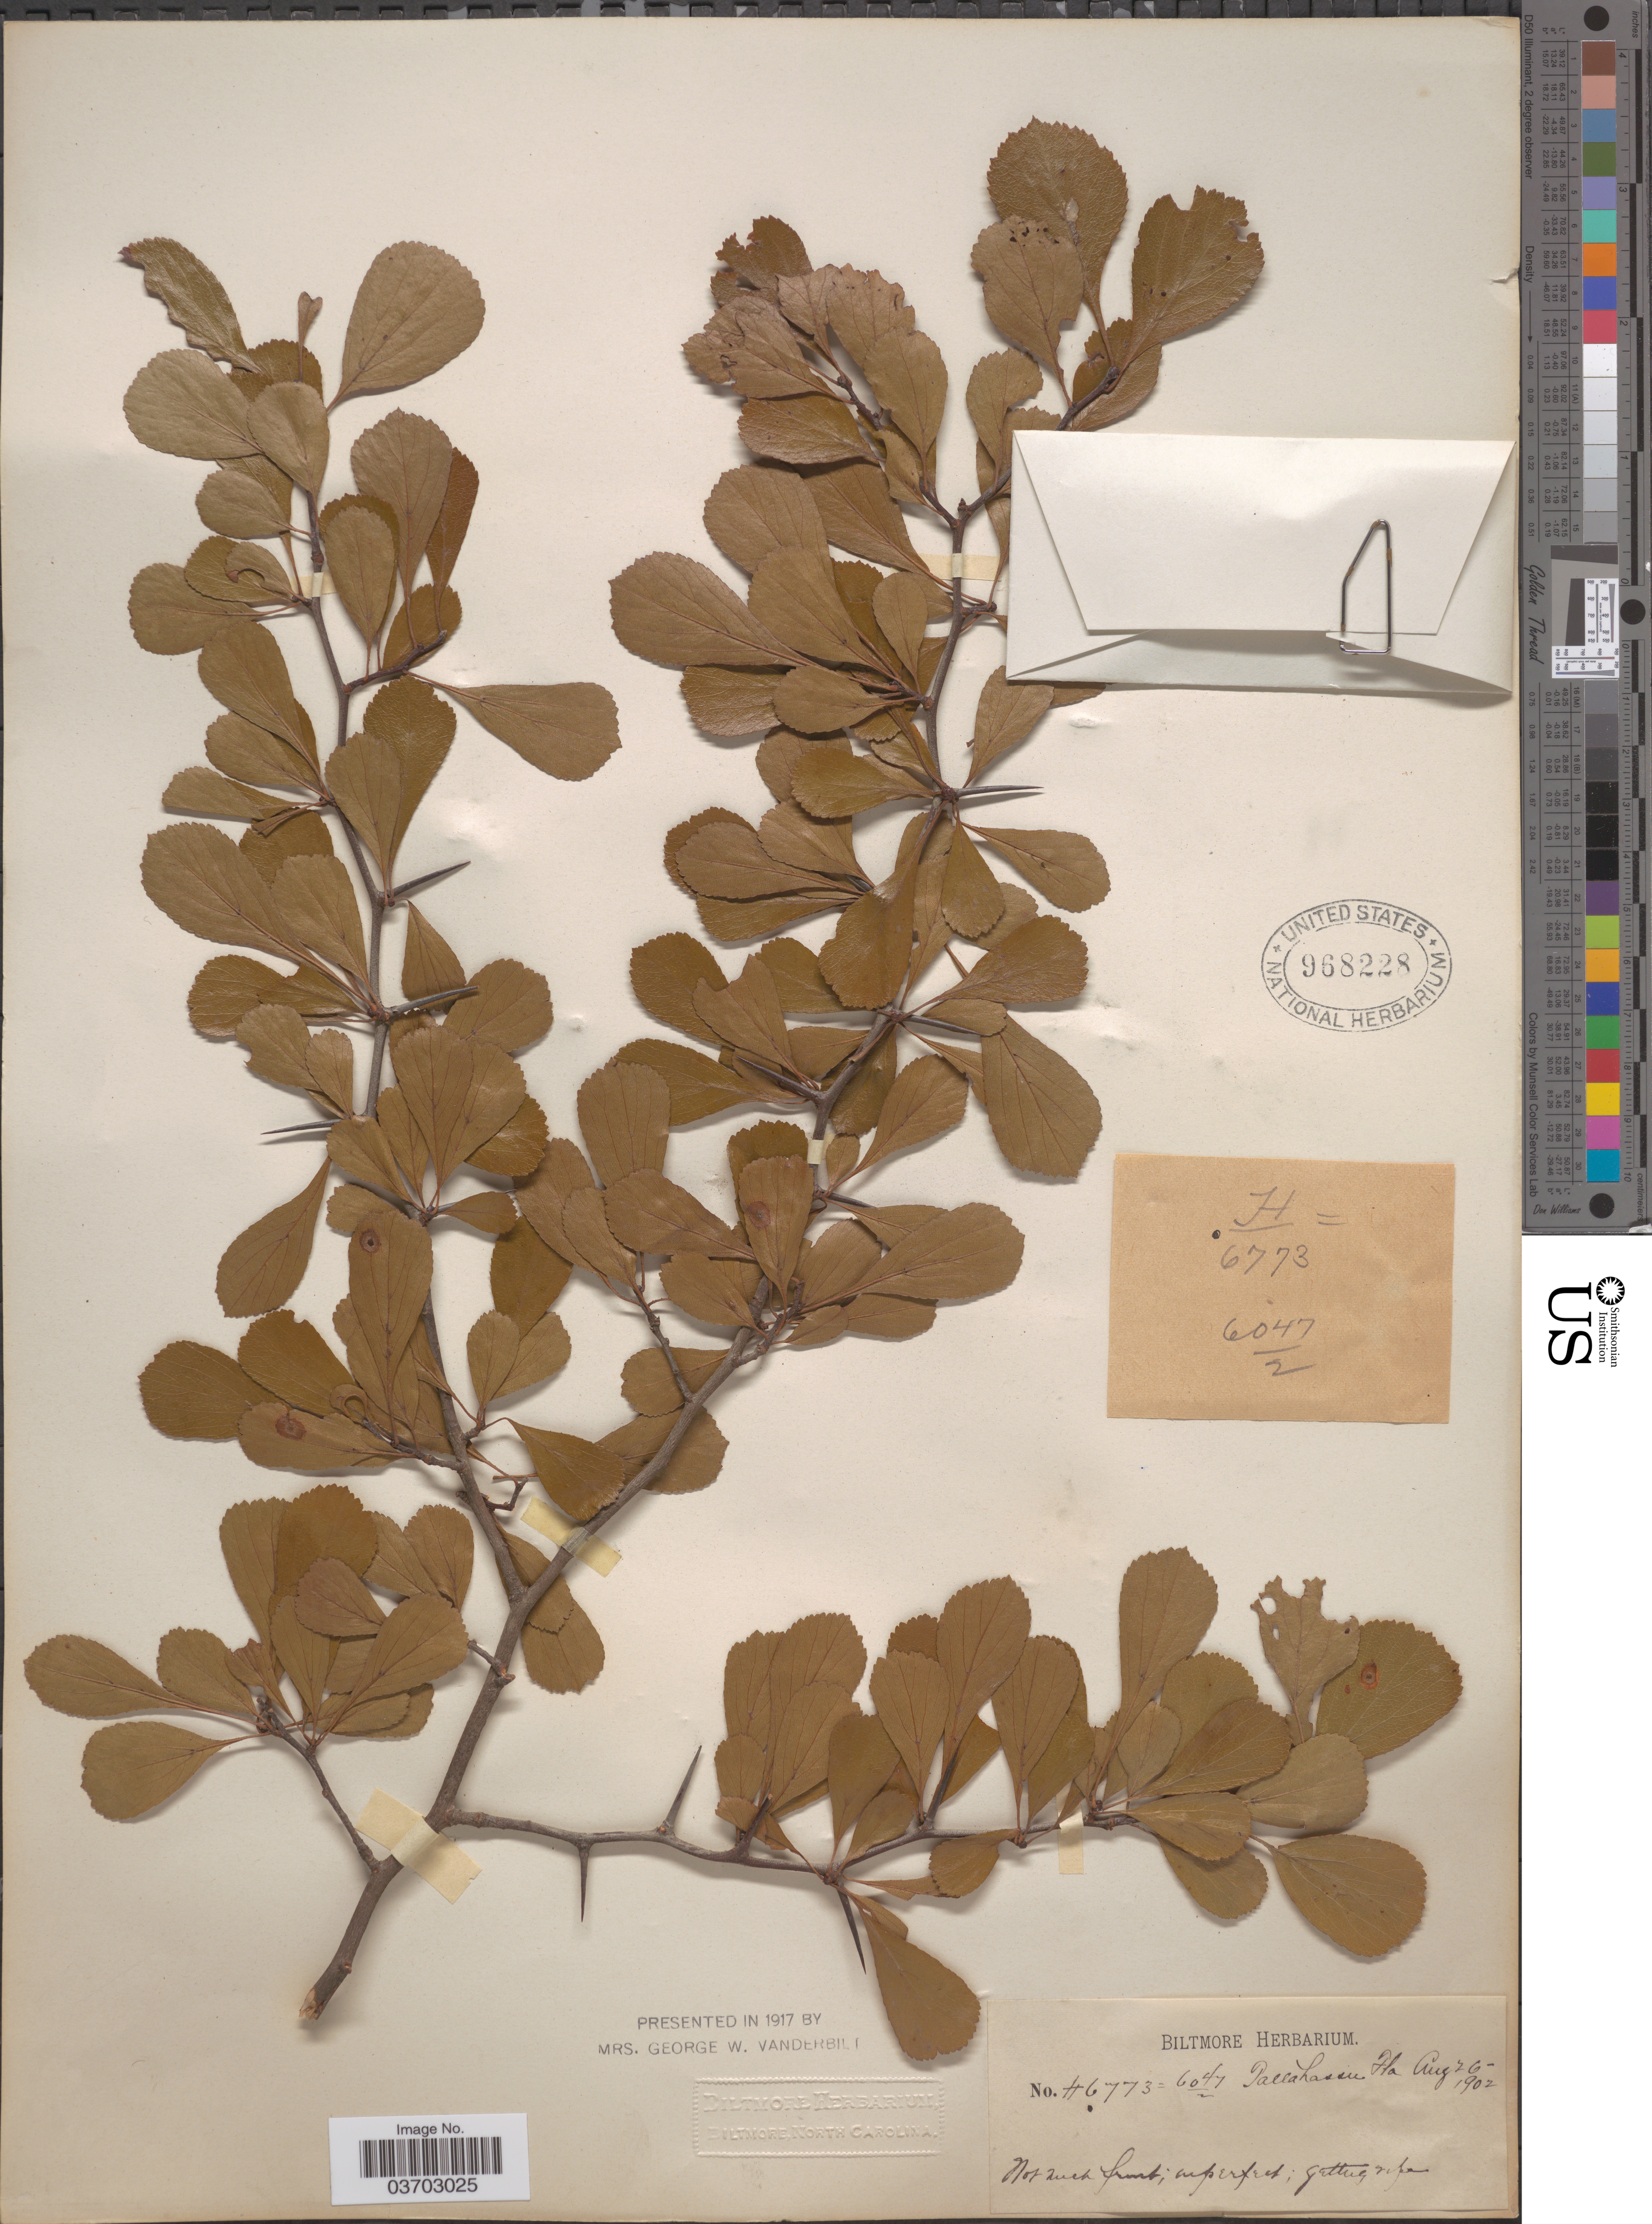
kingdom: Plantae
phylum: Tracheophyta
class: Magnoliopsida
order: Rosales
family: Rosaceae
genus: Crataegus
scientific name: Crataegus necopinata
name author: Pojark.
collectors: ex herb. Biltmore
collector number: H6773=6047/2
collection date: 1902-08-26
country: United States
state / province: Florida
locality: Tallahassee.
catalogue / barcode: US 968228